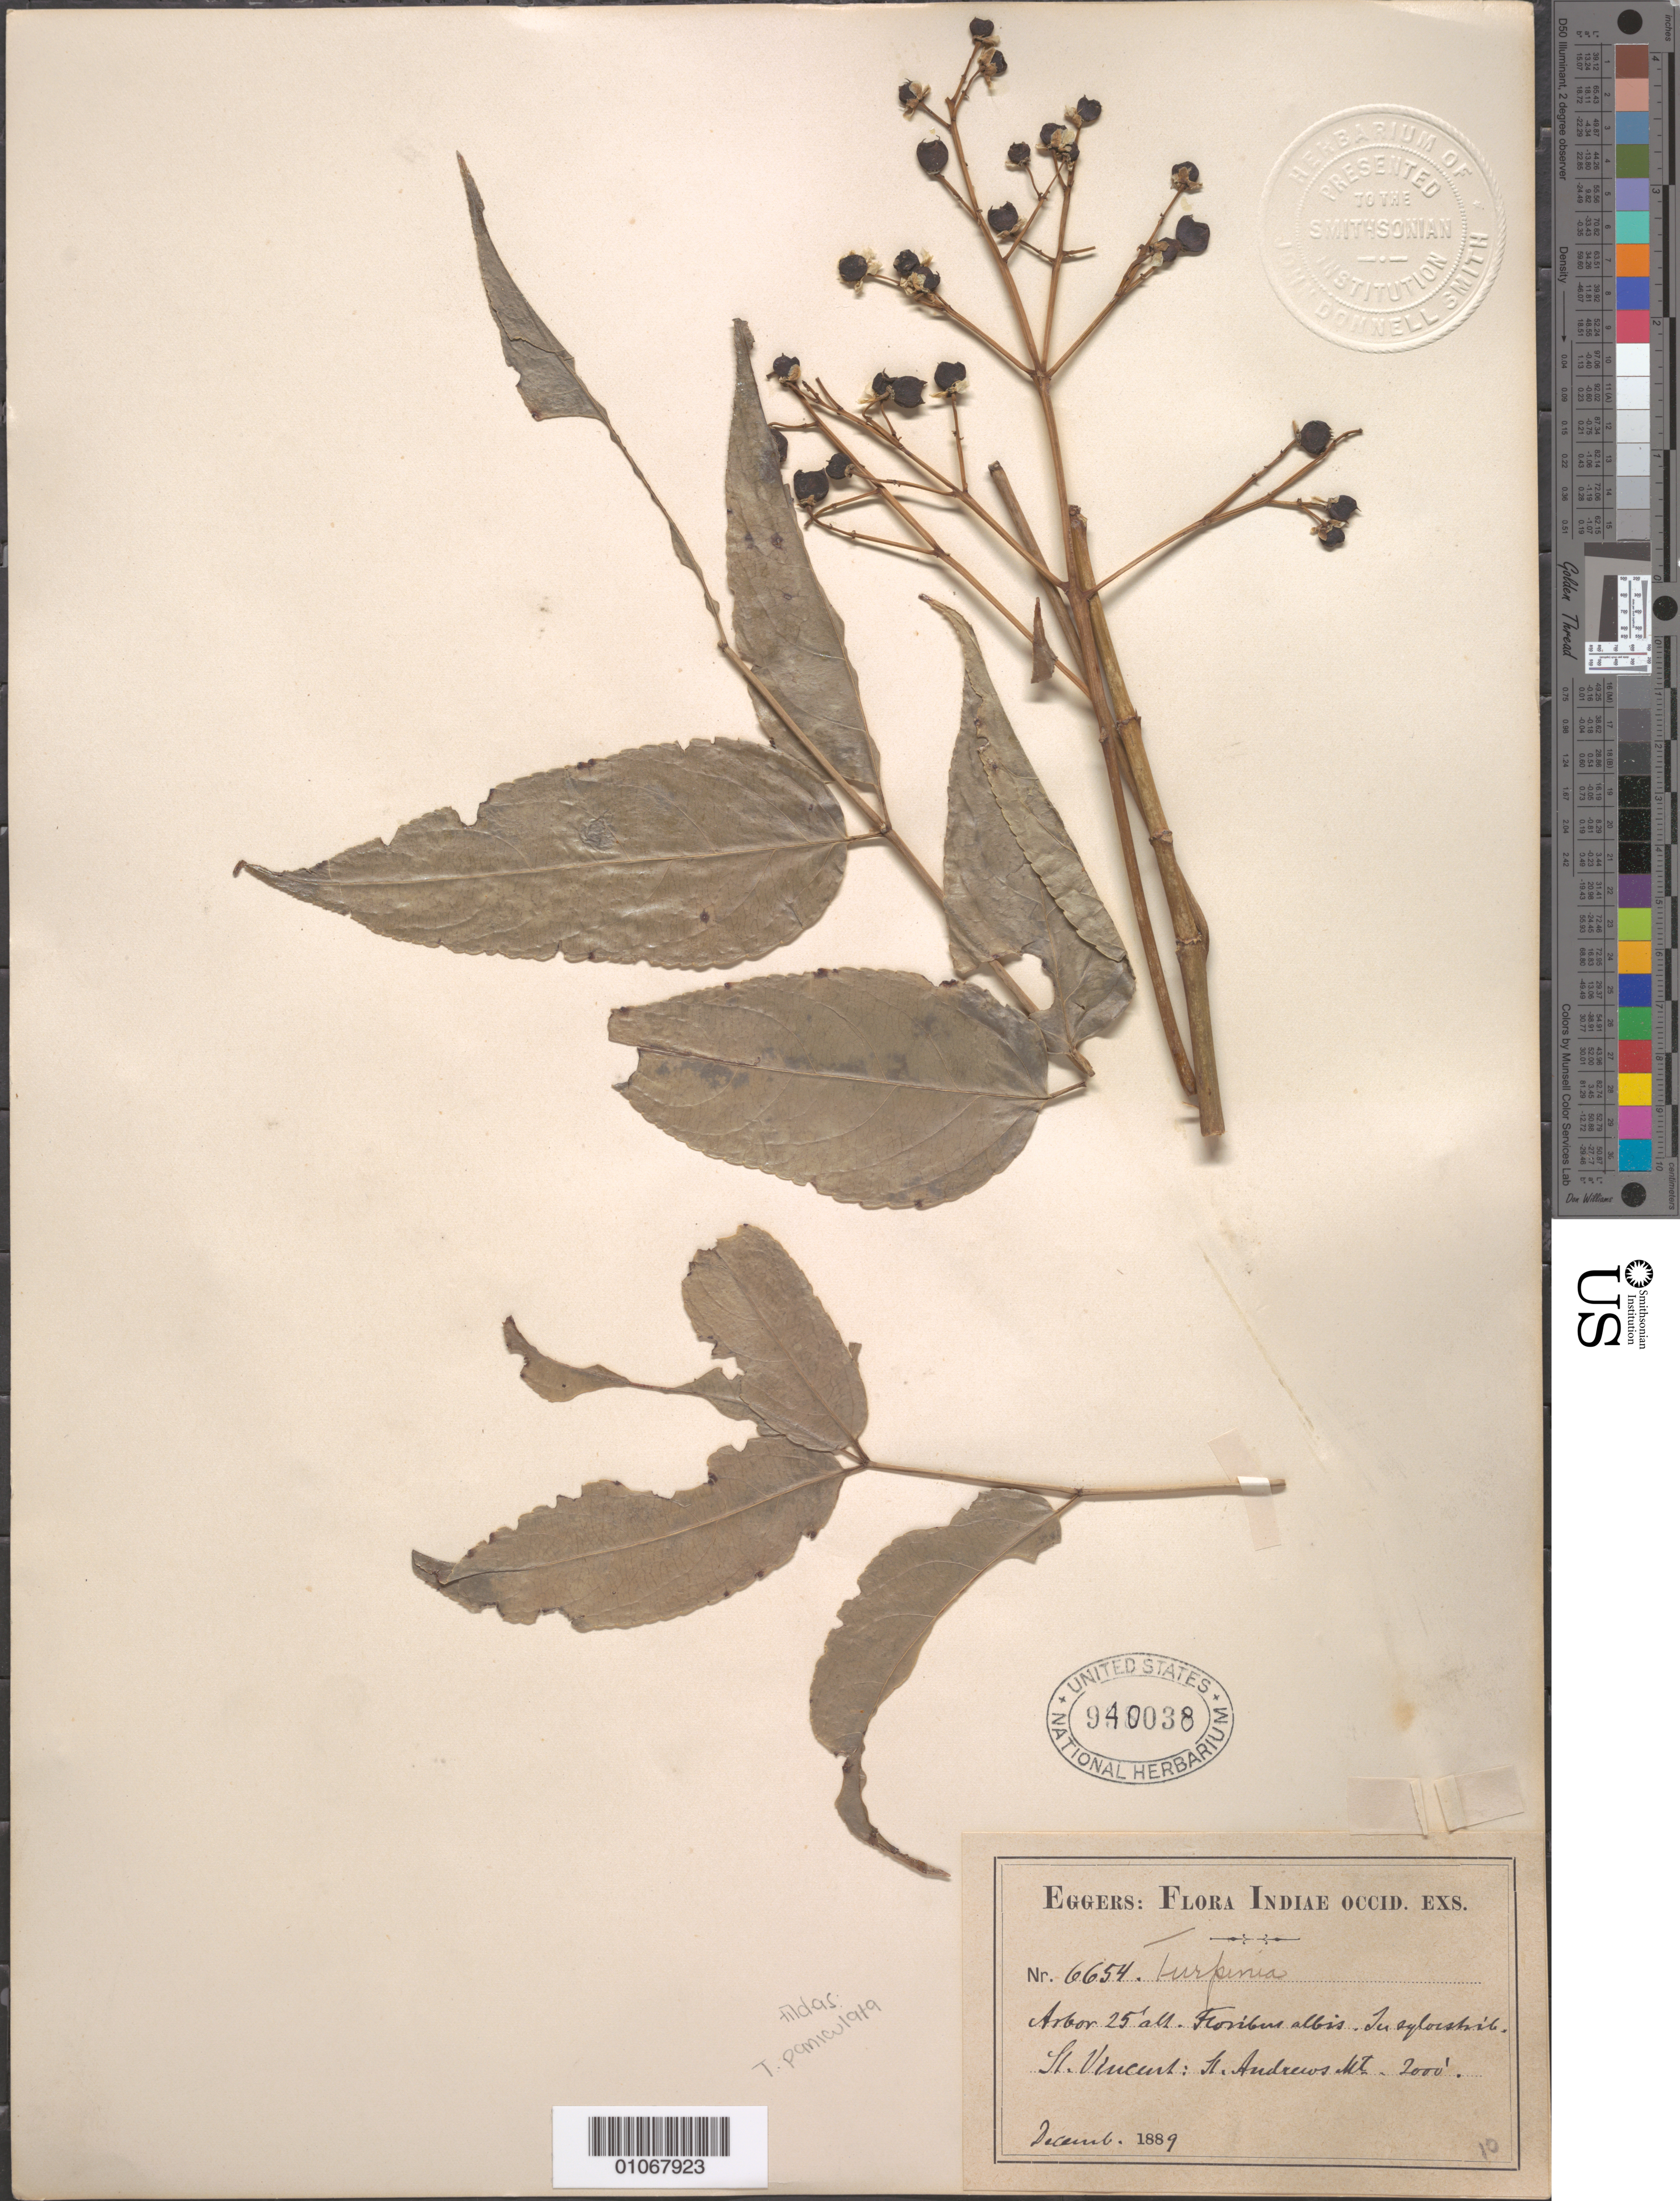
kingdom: Plantae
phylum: Tracheophyta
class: Magnoliopsida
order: Crossosomatales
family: Staphyleaceae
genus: Turpinia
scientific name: Turpinia paniculata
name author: Vent.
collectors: H. F. A. von Eggers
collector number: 6654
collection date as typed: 01 Dec 1889 to 31 Dec 1889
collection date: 1889-12-01/1889-12-31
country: St. Vincent - Grenadines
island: St. Vincent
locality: St. Andrews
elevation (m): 2000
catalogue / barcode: US 940038